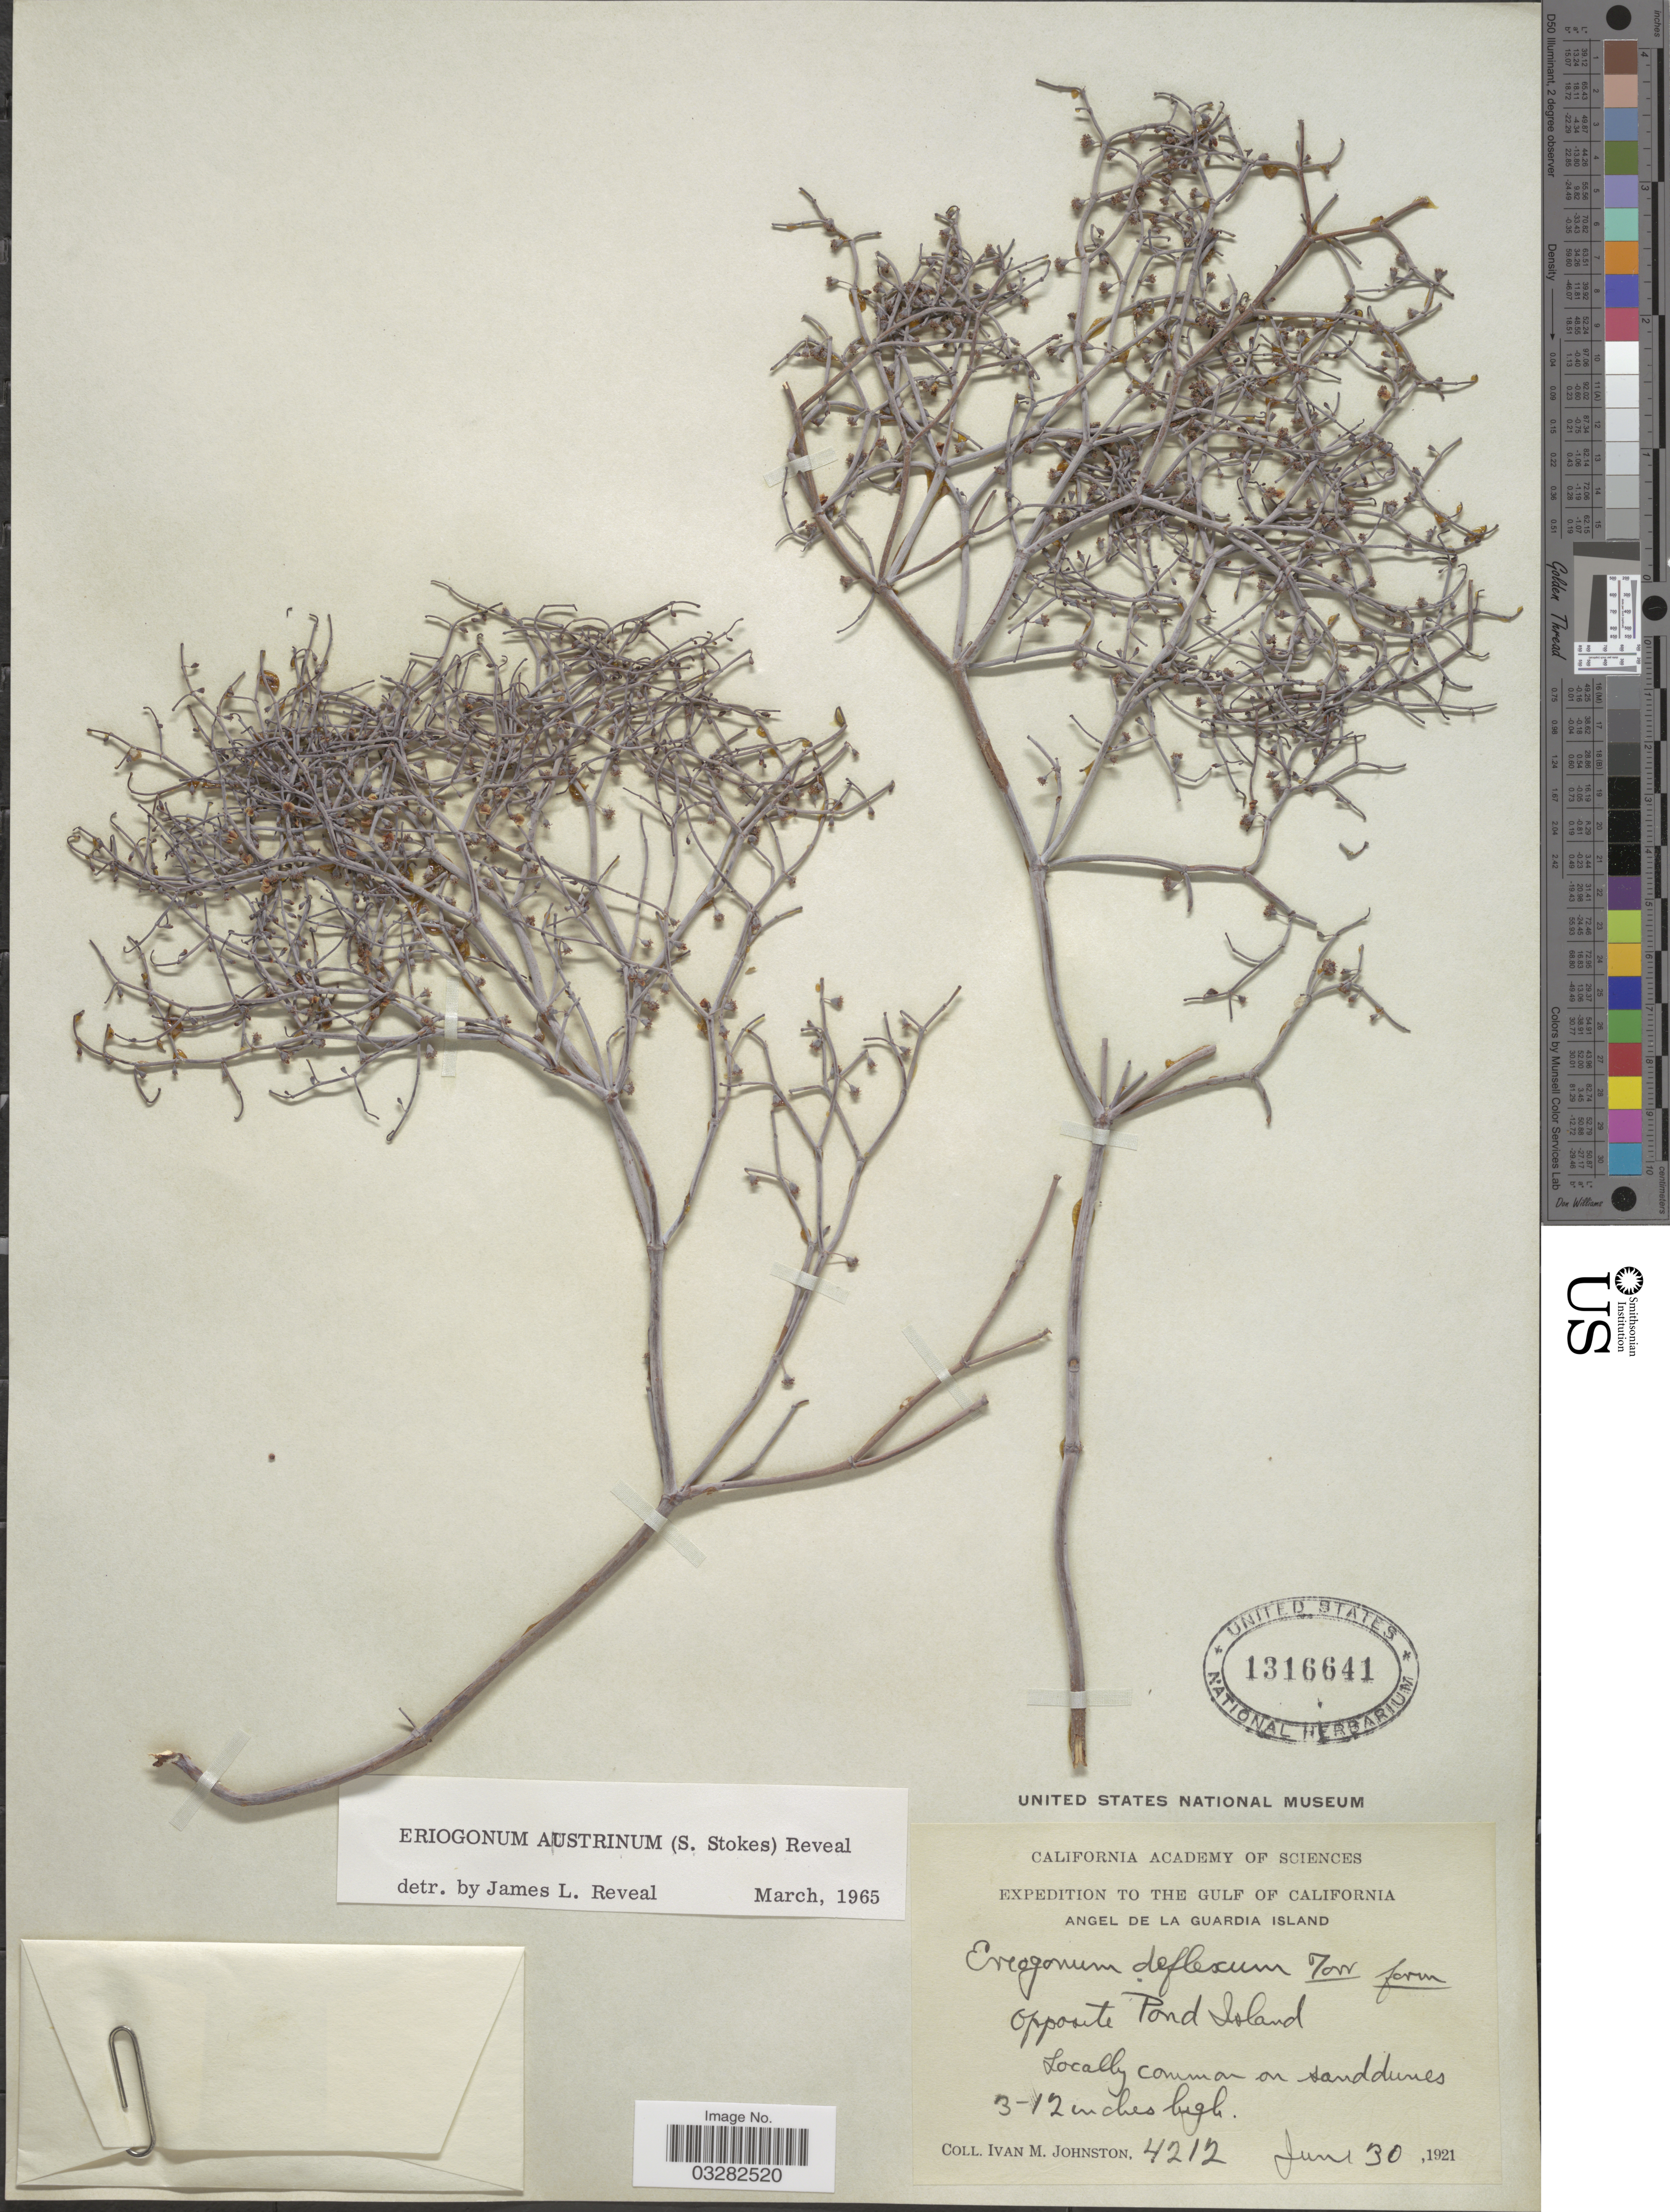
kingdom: Plantae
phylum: Tracheophyta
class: Magnoliopsida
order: Caryophyllales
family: Polygonaceae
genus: Eriogonum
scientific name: Eriogonum austrinum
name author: (S. Stokes) Reveal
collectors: I.M. Johnston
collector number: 4212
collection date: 1921-06-30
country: United States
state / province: California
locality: The Gulf of California. Angel de La Guardia Island. Opposite Pond Island.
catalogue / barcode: US 1316641